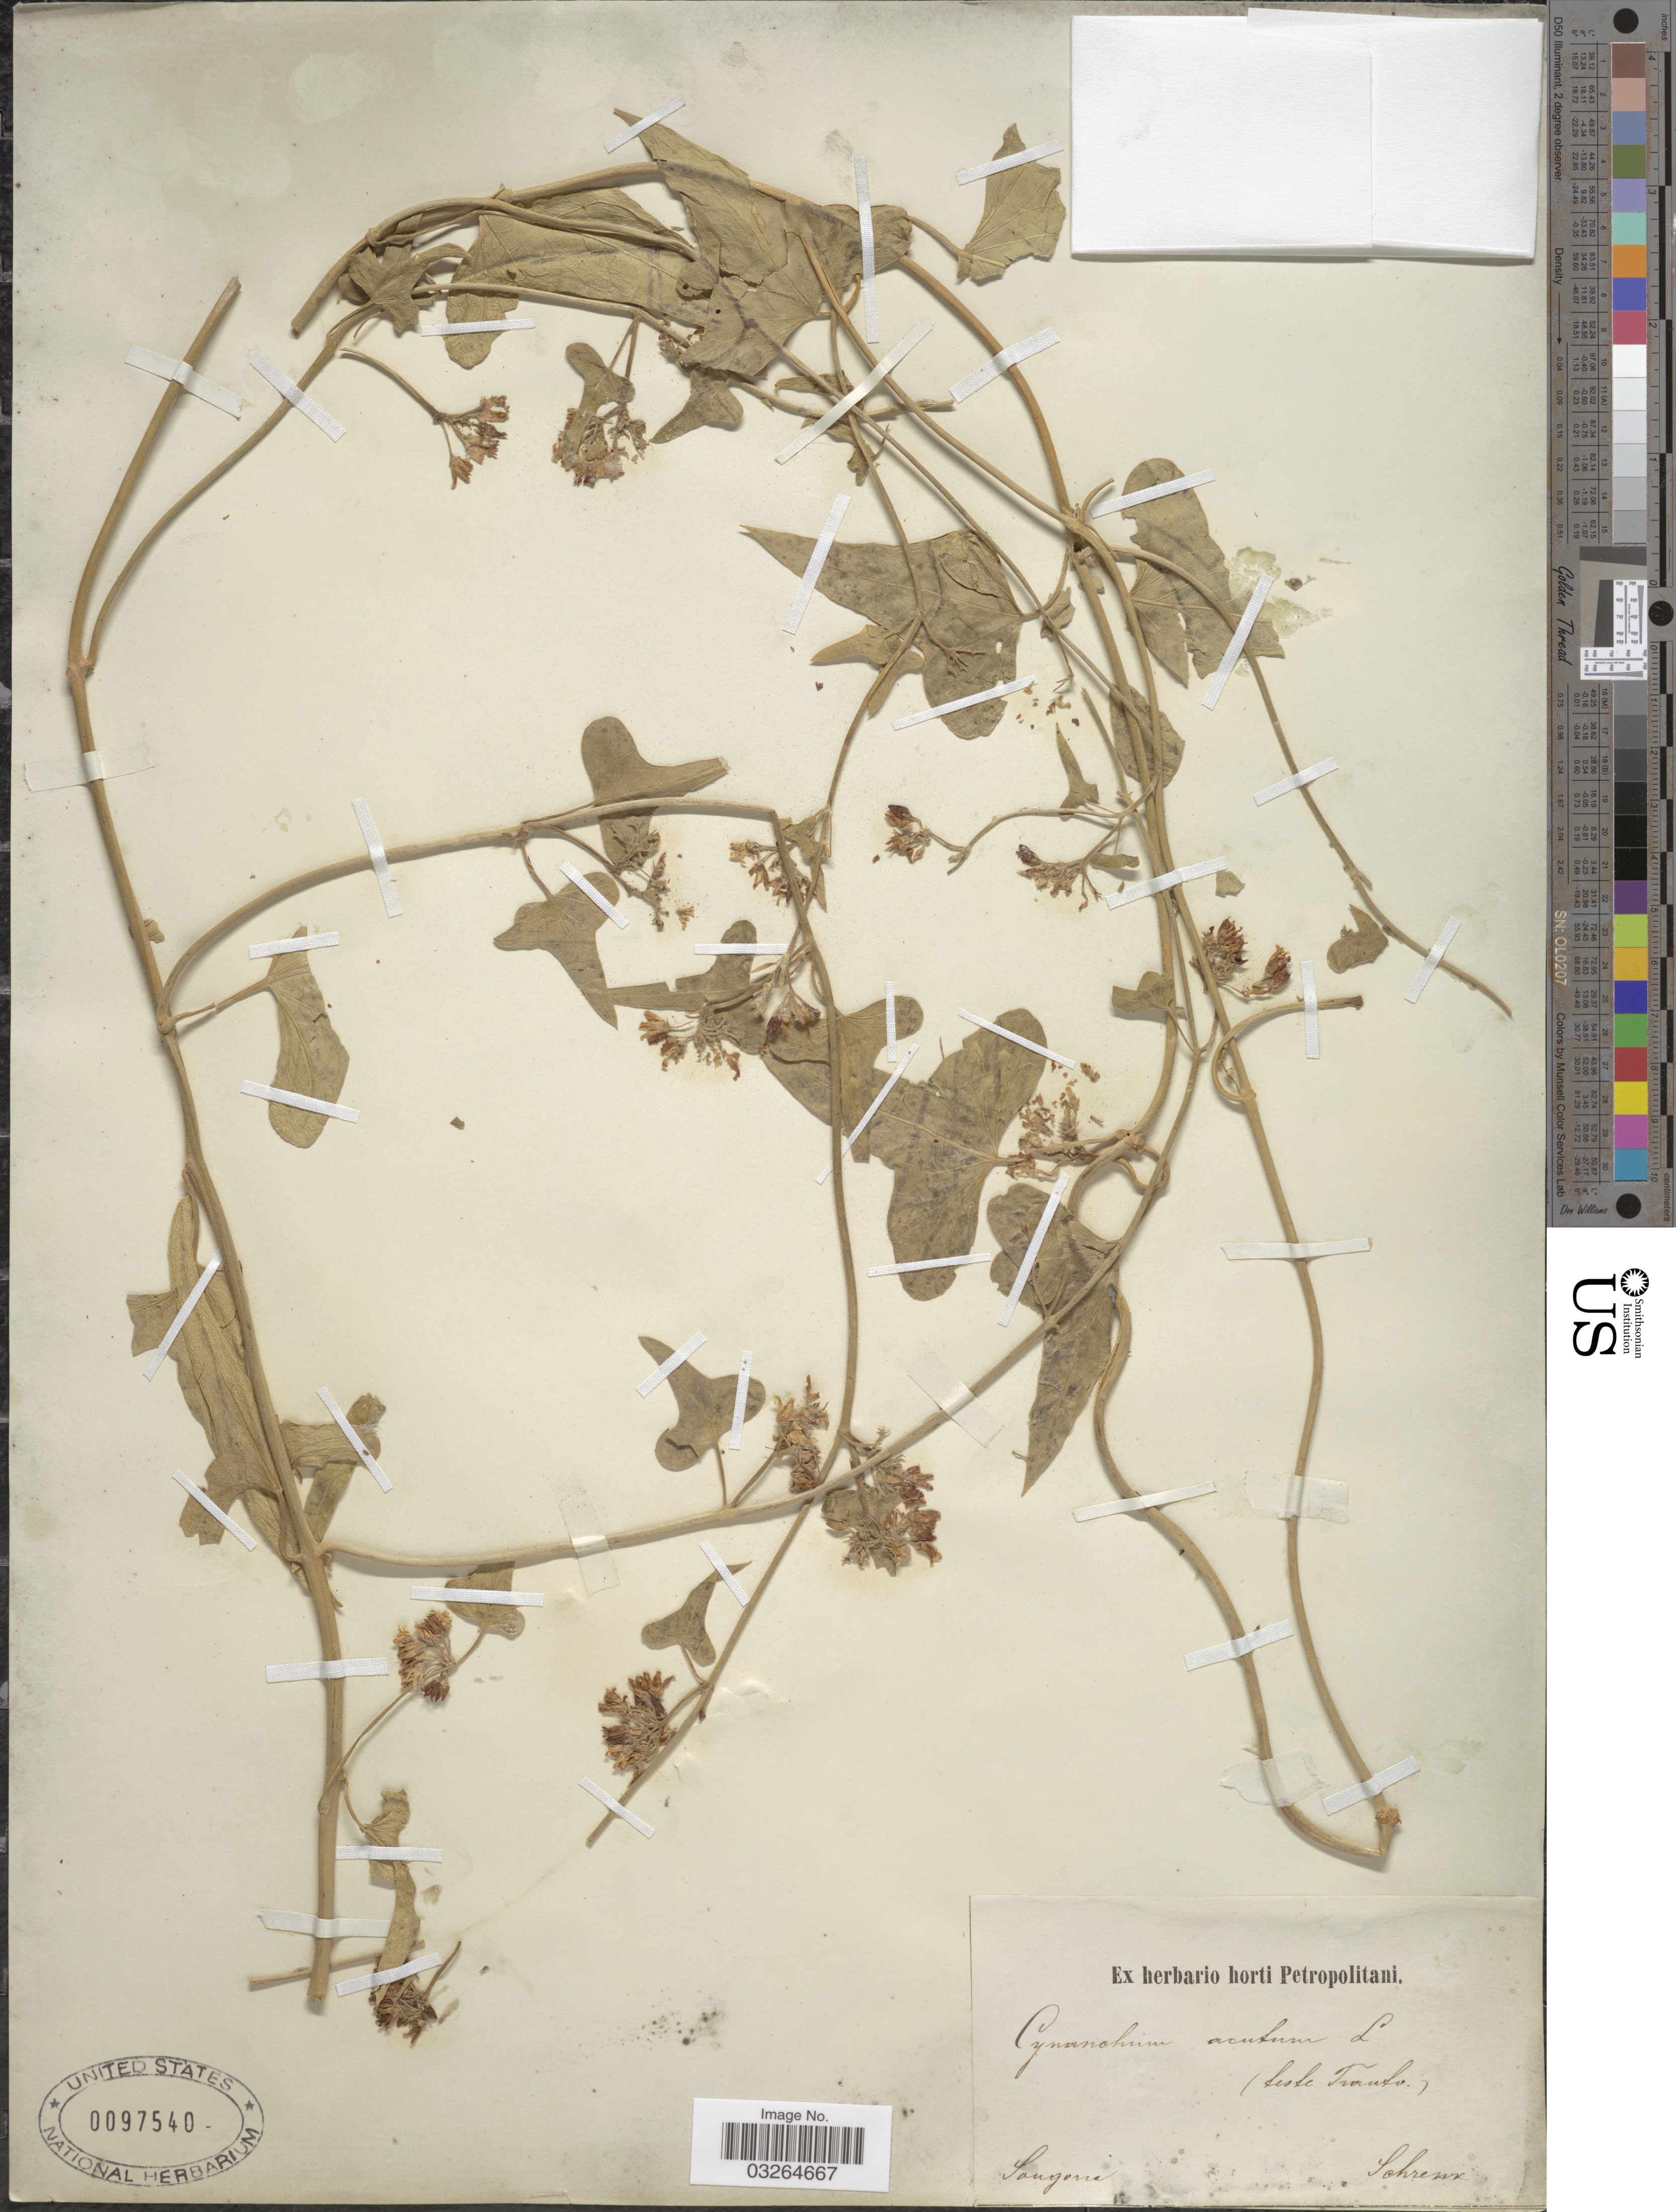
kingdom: Plantae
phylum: Tracheophyta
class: Magnoliopsida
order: Gentianales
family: Apocynaceae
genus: Cynanchum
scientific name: Cynanchum acutum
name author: L.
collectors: A.G. Schrenk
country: Kazakhstan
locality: Songoria.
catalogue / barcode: US 97540